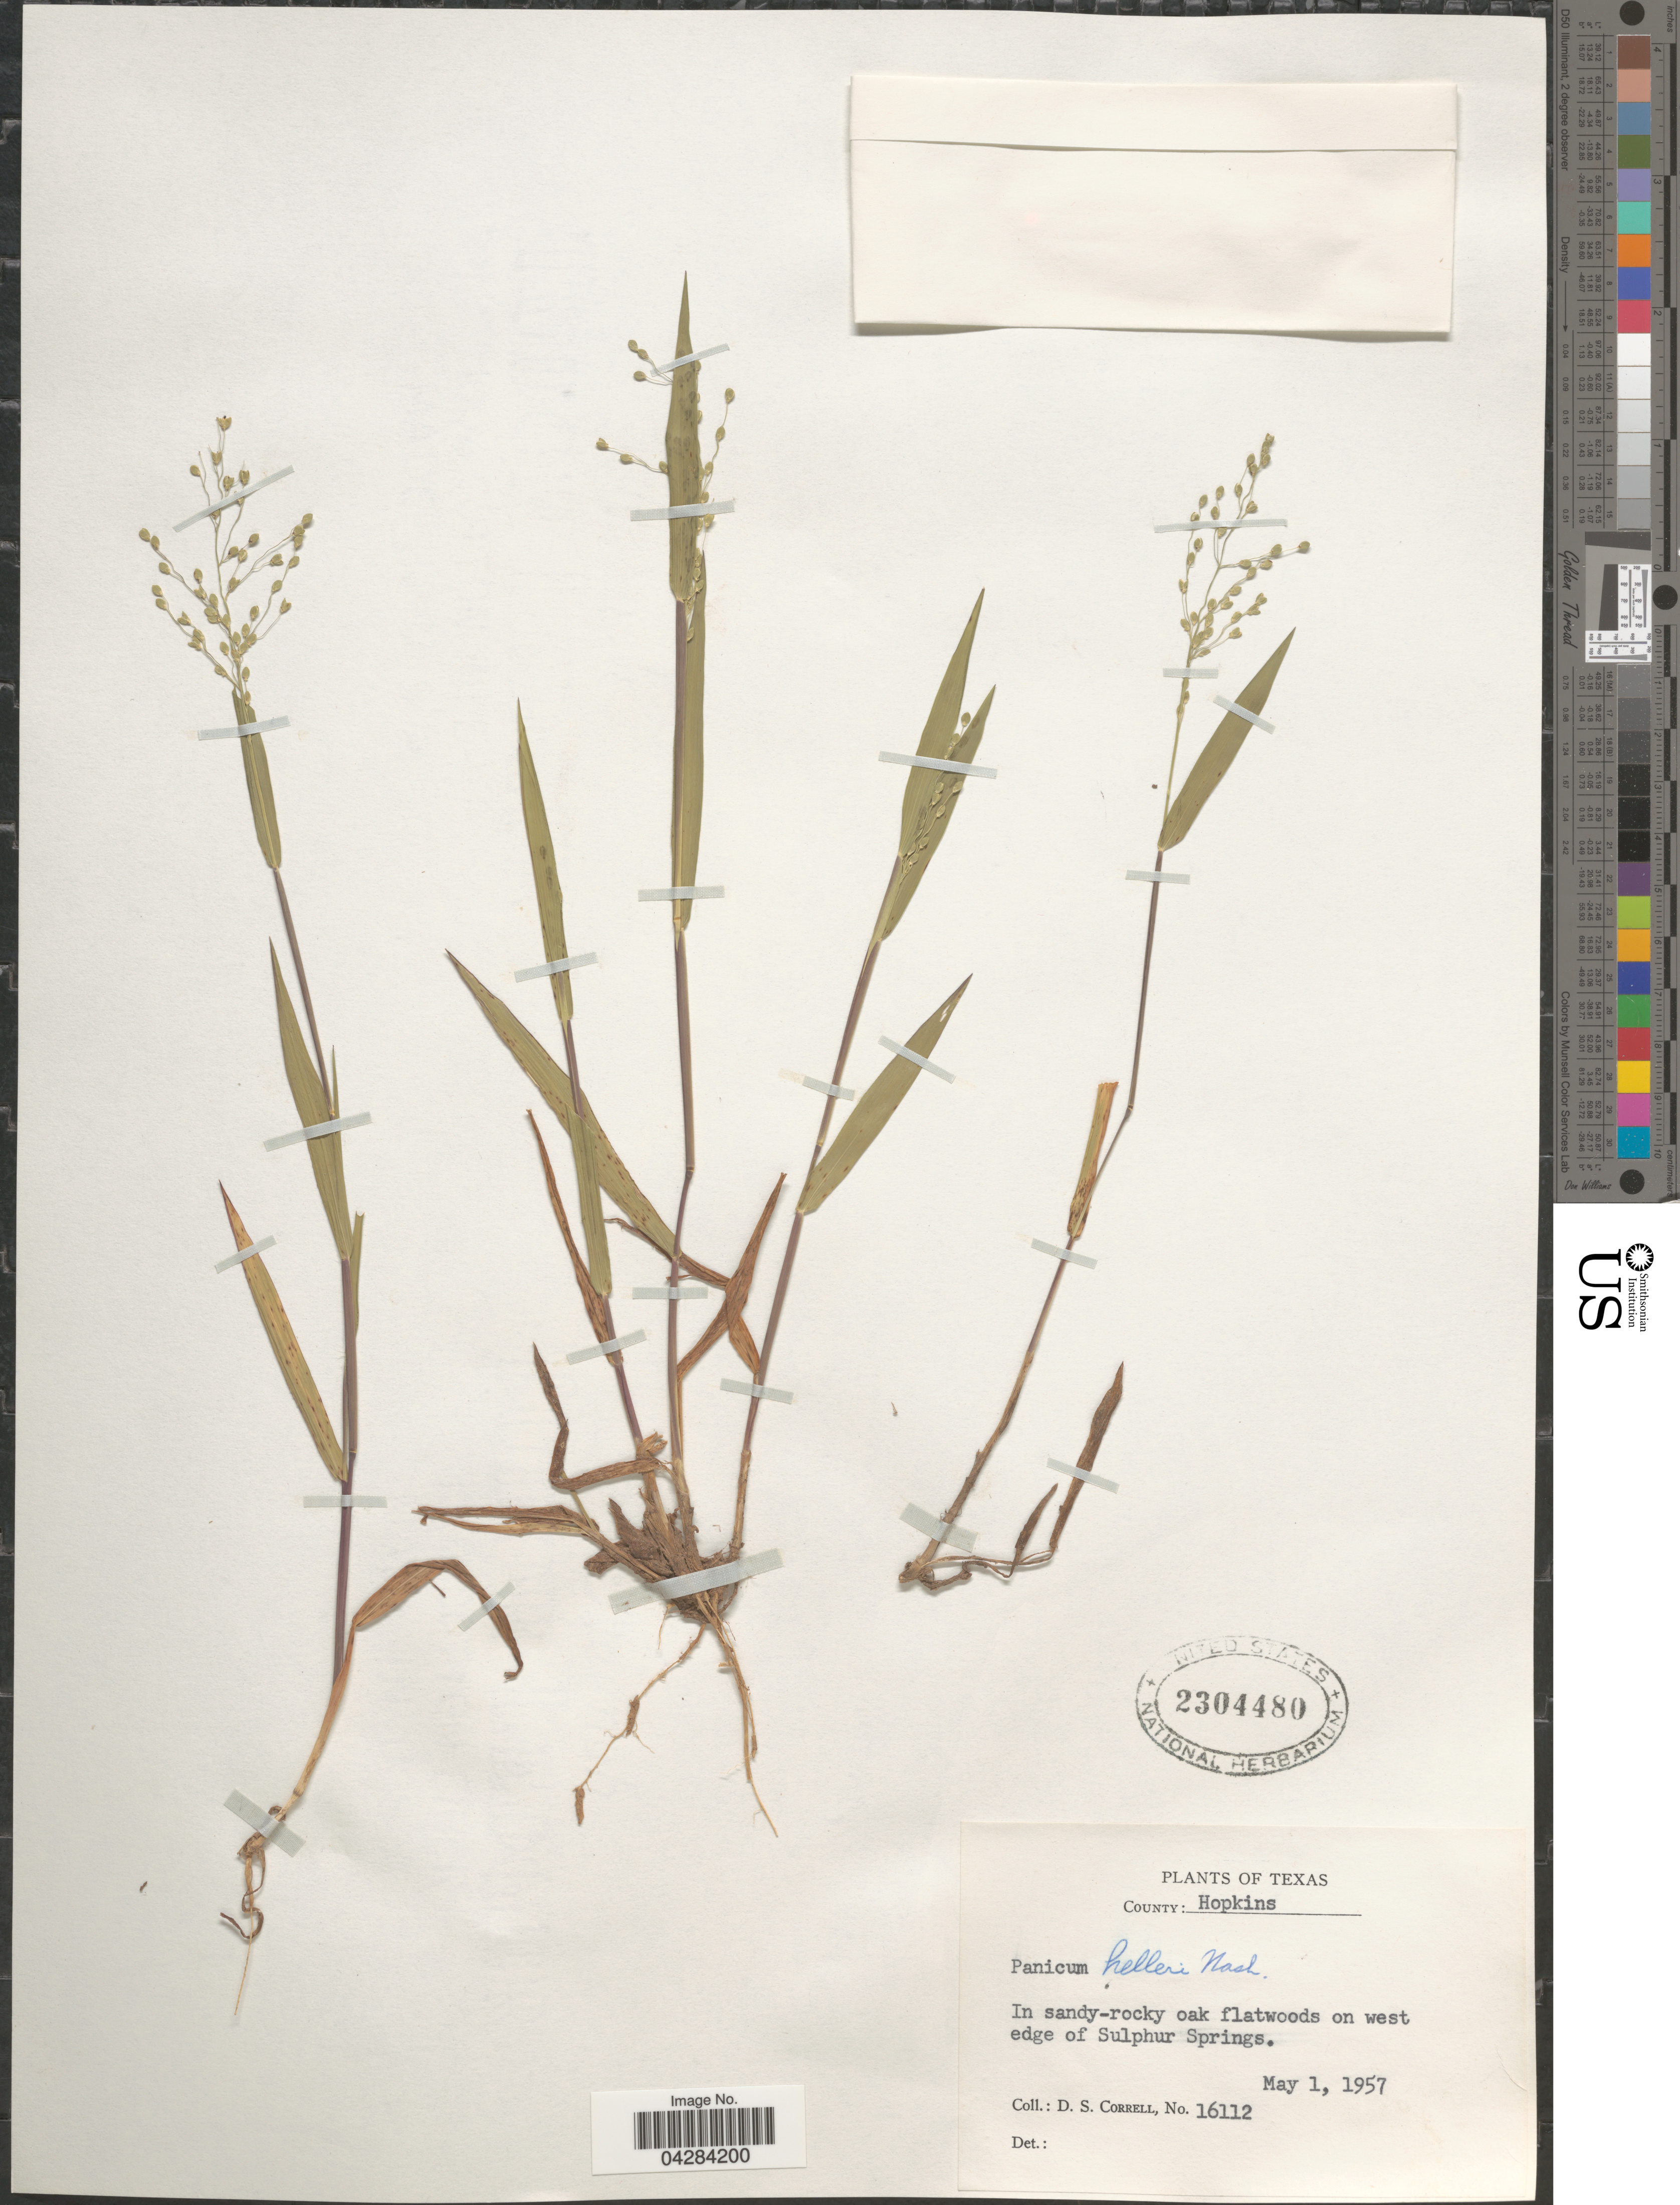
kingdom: Plantae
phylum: Tracheophyta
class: Liliopsida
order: Poales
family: Poaceae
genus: Dichanthelium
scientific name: Dichanthelium oligosanthes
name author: (Schult.) Gould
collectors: D. S. Correll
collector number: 16112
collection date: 1957-05-01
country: United States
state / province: Texas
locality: County: Hopkins. In sandy-rocky oak flatwoods on west edge of Sulphur Springs.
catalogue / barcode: US 2304480